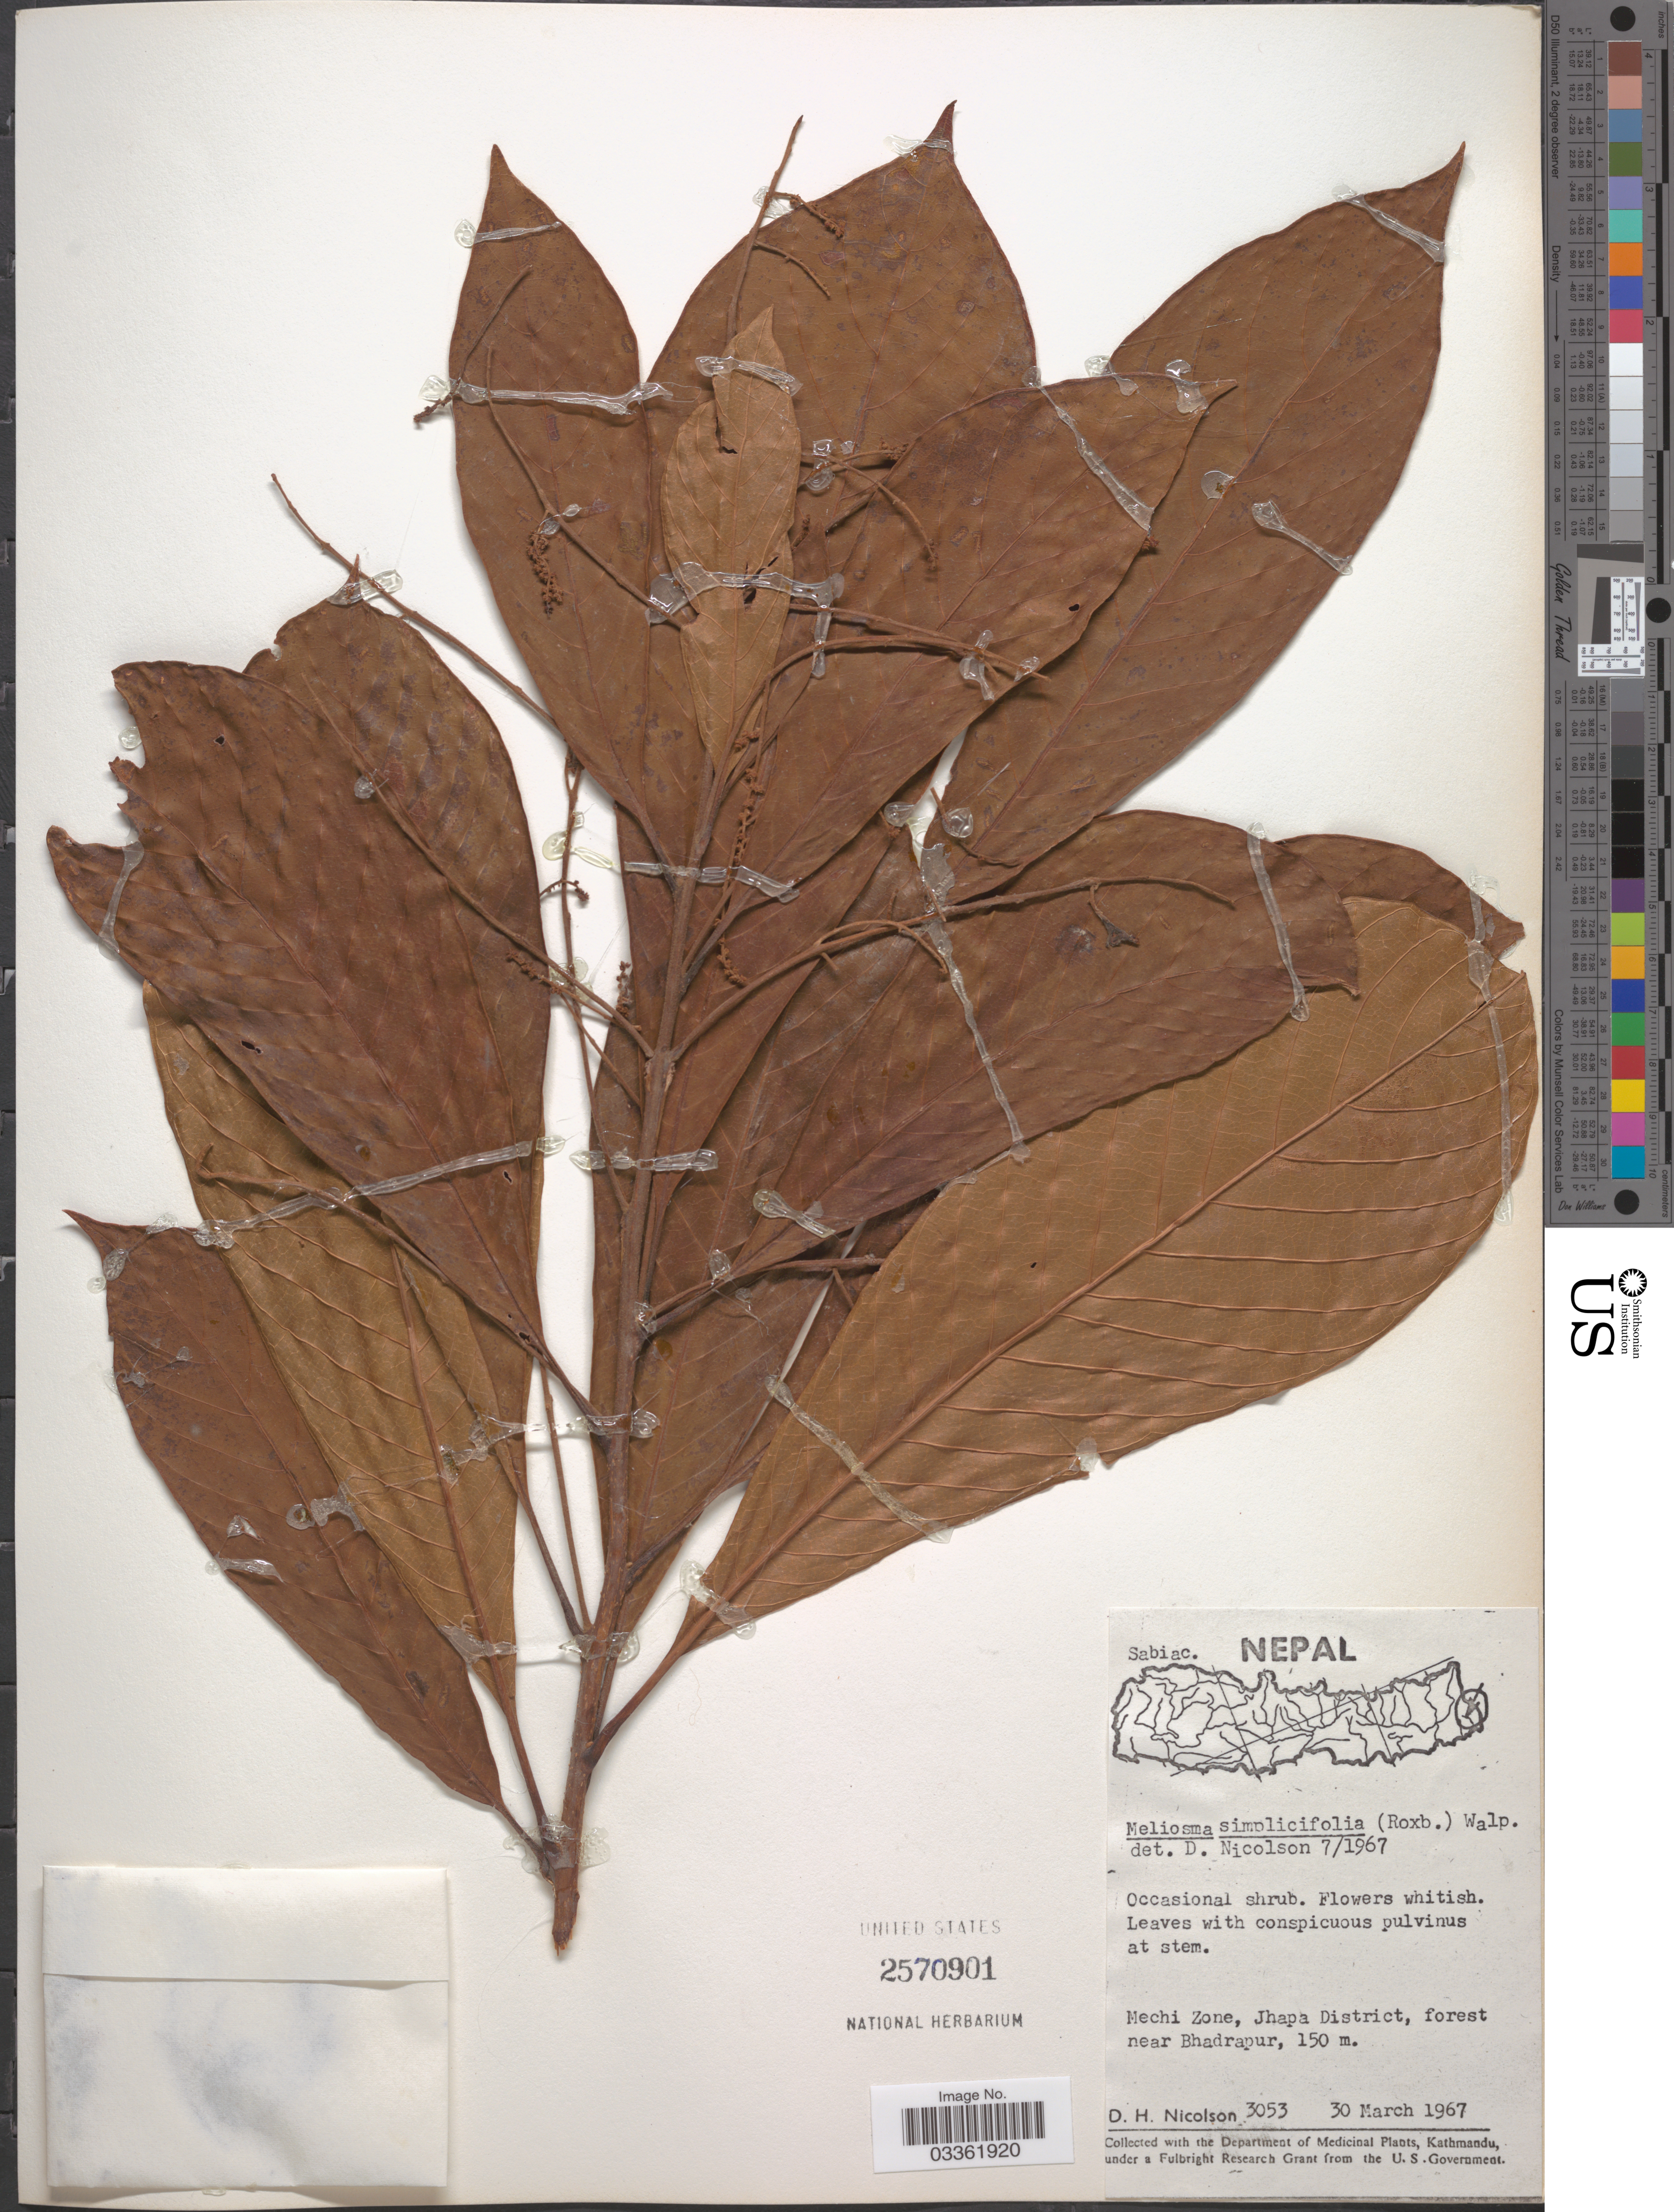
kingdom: Plantae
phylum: Tracheophyta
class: Magnoliopsida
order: Proteales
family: Sabiaceae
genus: Meliosma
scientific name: Meliosma simplicifolia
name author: (Roxb.) Walp.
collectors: D. H. Nicolson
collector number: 3053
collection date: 1967-03-30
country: Nepal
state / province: Mechi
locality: Mechi Zone, Jhapa District, forest near Bhadrapur.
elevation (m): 150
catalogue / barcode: US 2570901